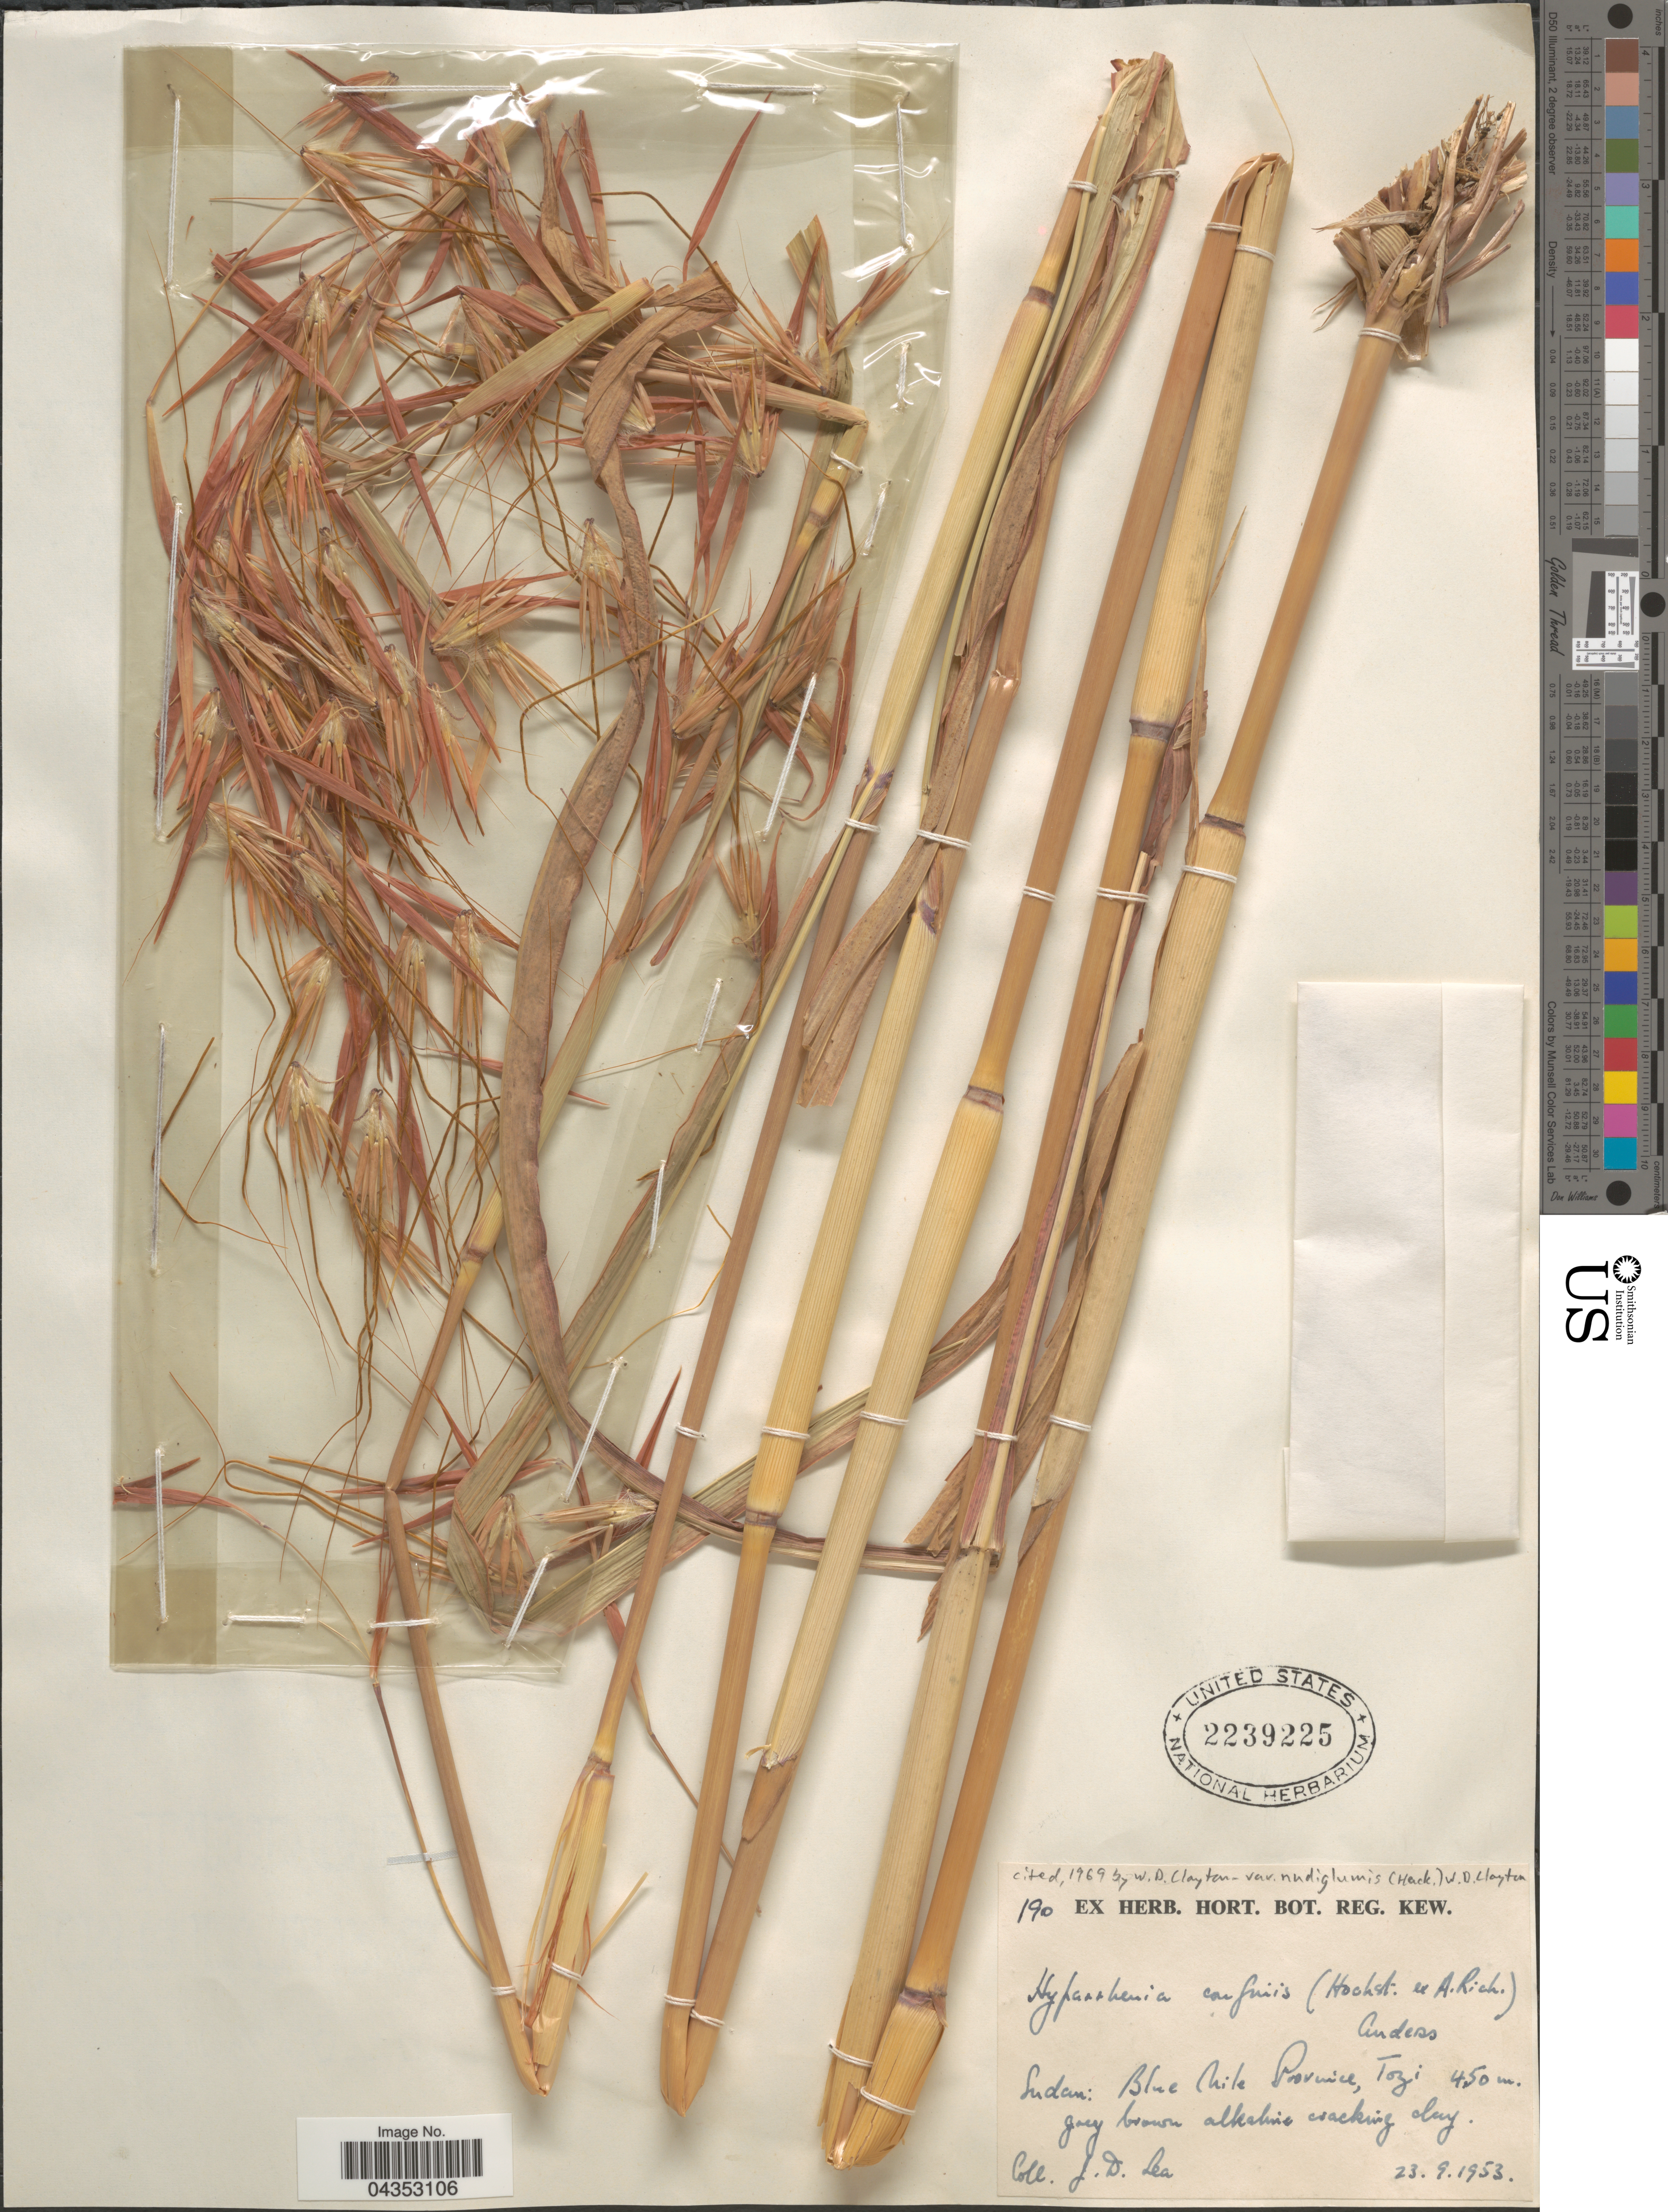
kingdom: Plantae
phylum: Tracheophyta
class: Liliopsida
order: Poales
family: Poaceae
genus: Hyparrhenia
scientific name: Hyparrhenia confinis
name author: (Hochst. ex A. Rich.) Andersson ex Stapf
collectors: J. Lea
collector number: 190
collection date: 1953-09-23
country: Sudan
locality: Blue Nile Province, Tozi.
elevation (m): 450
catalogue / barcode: US 2239225